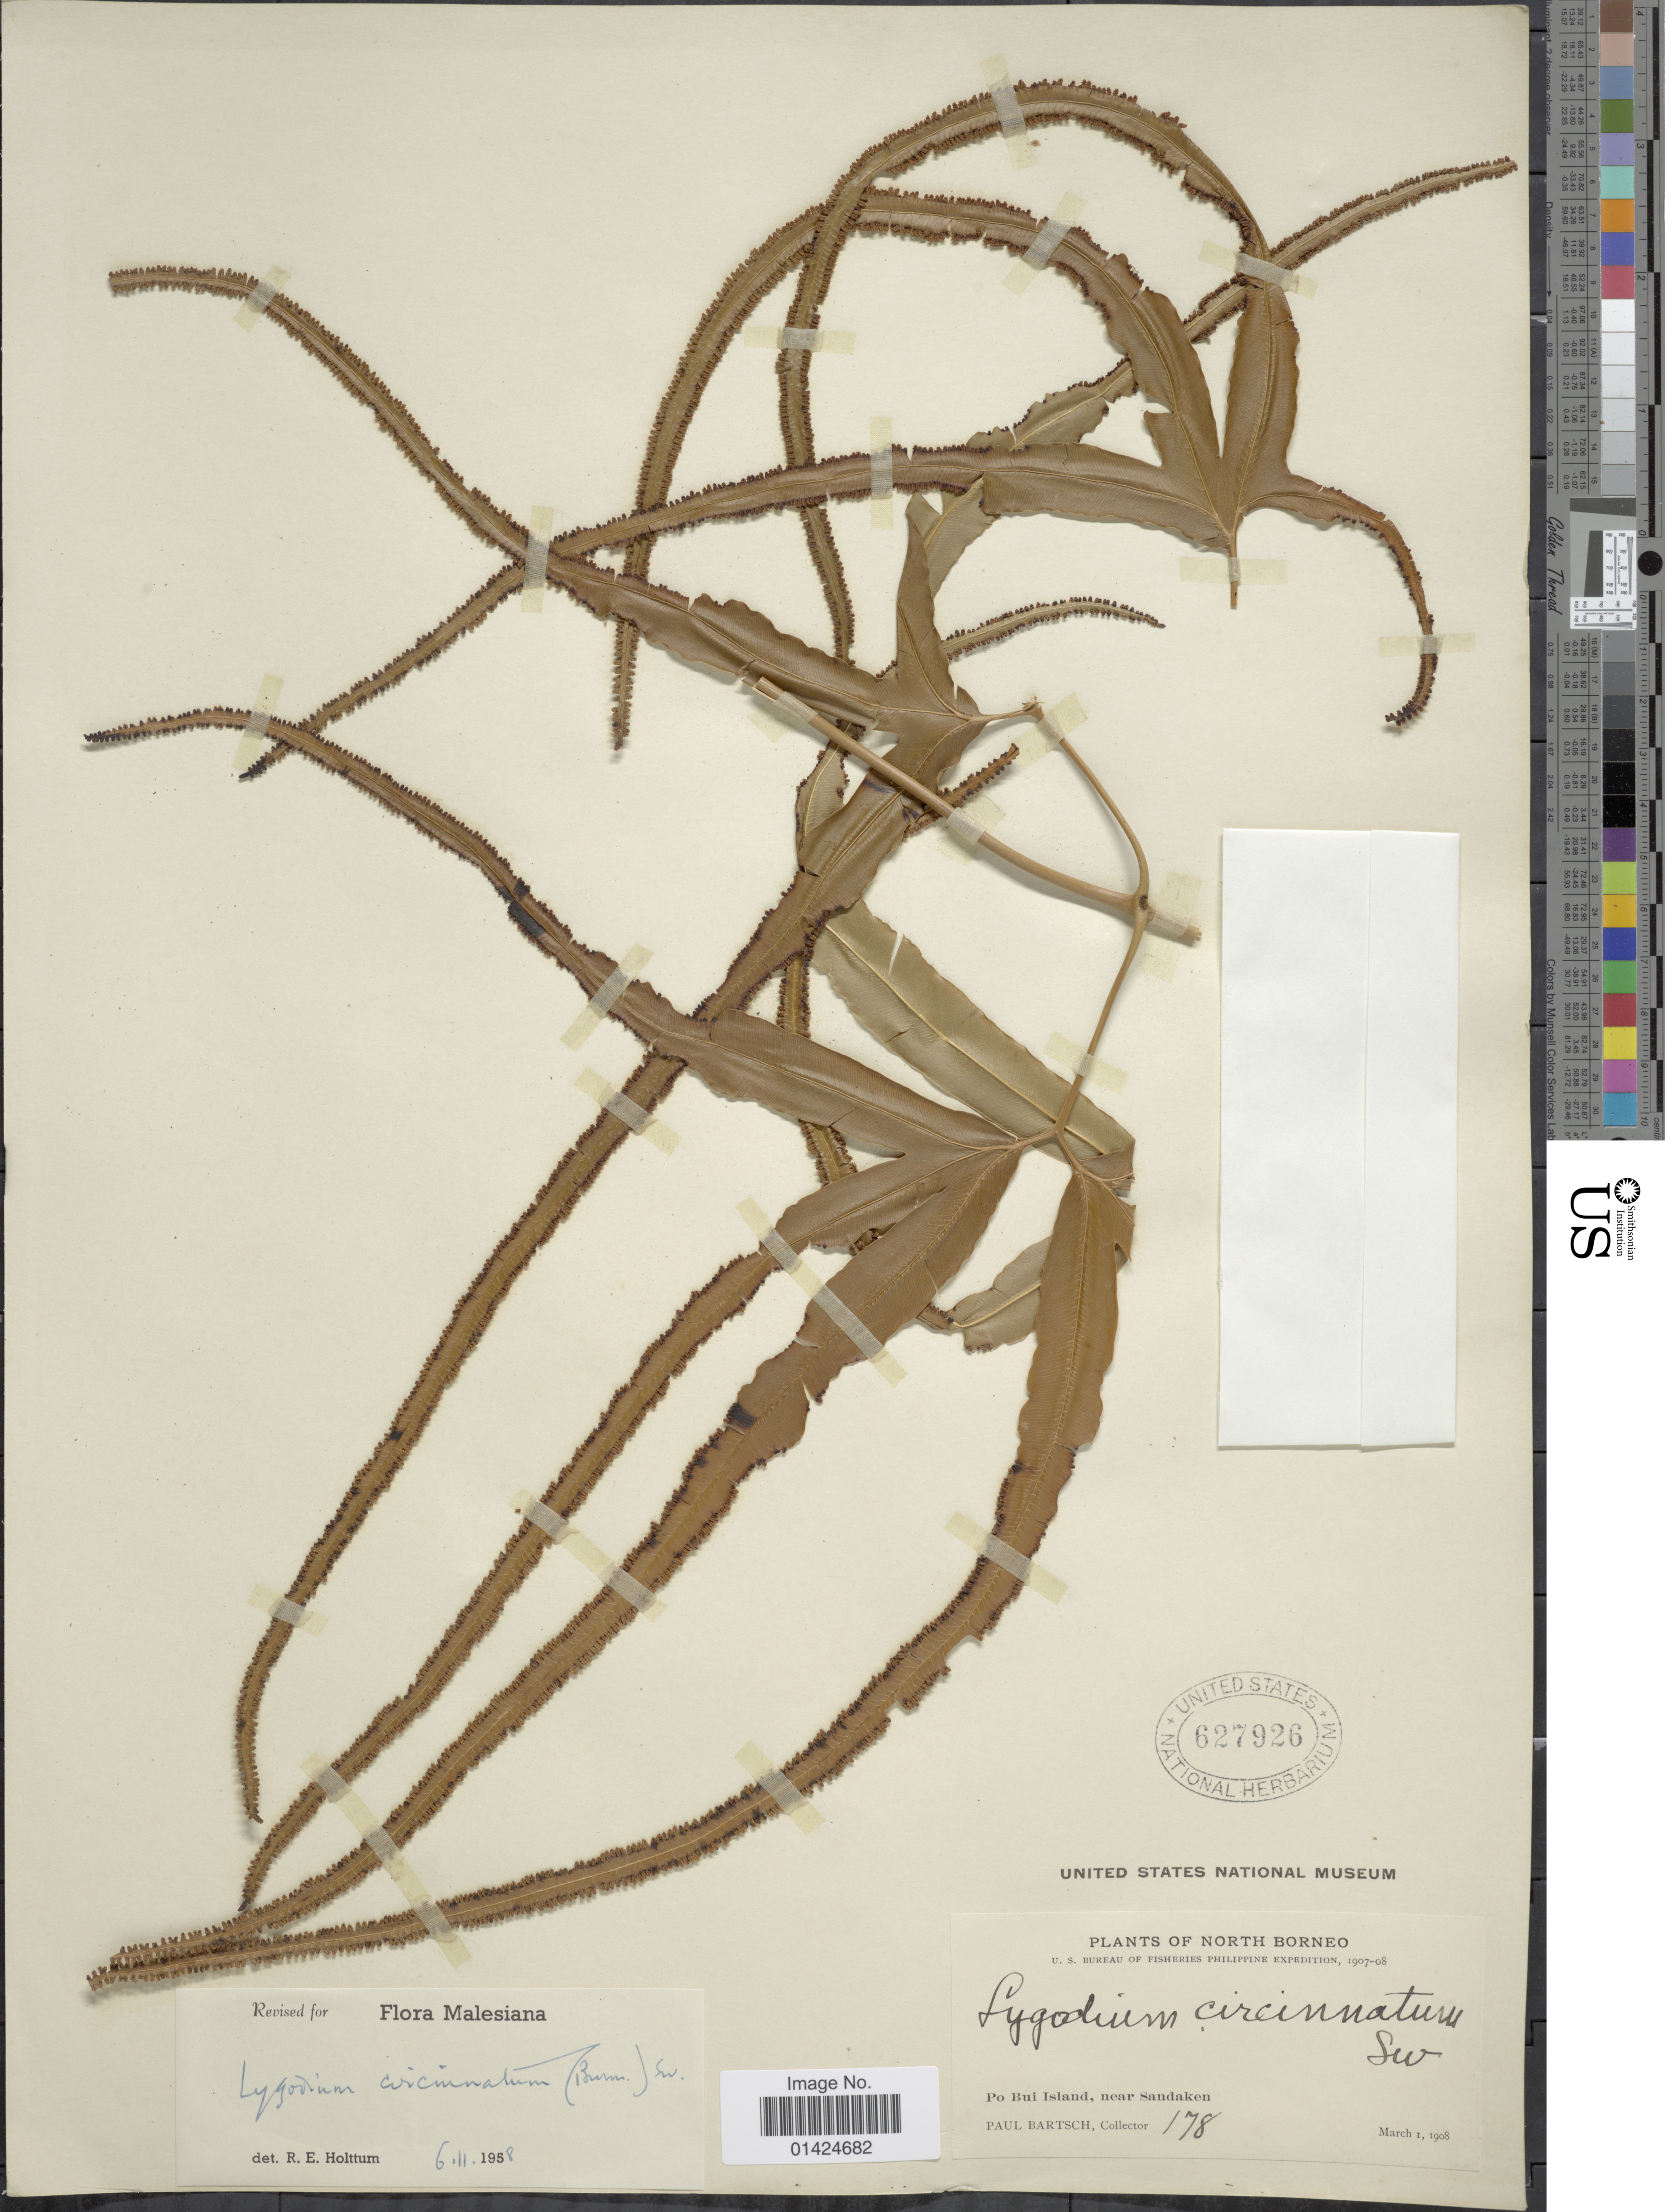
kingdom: Plantae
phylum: Tracheophyta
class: Polypodiopsida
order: Schizaeales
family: Lygodiaceae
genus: Lygodium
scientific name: Lygodium circinnatum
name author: (Burm. f.) Sw.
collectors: P. Bartsch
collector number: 178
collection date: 1908-03-01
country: Malaysia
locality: North Borneo, Po Bui Island, near Sandakan.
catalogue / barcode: US 627926